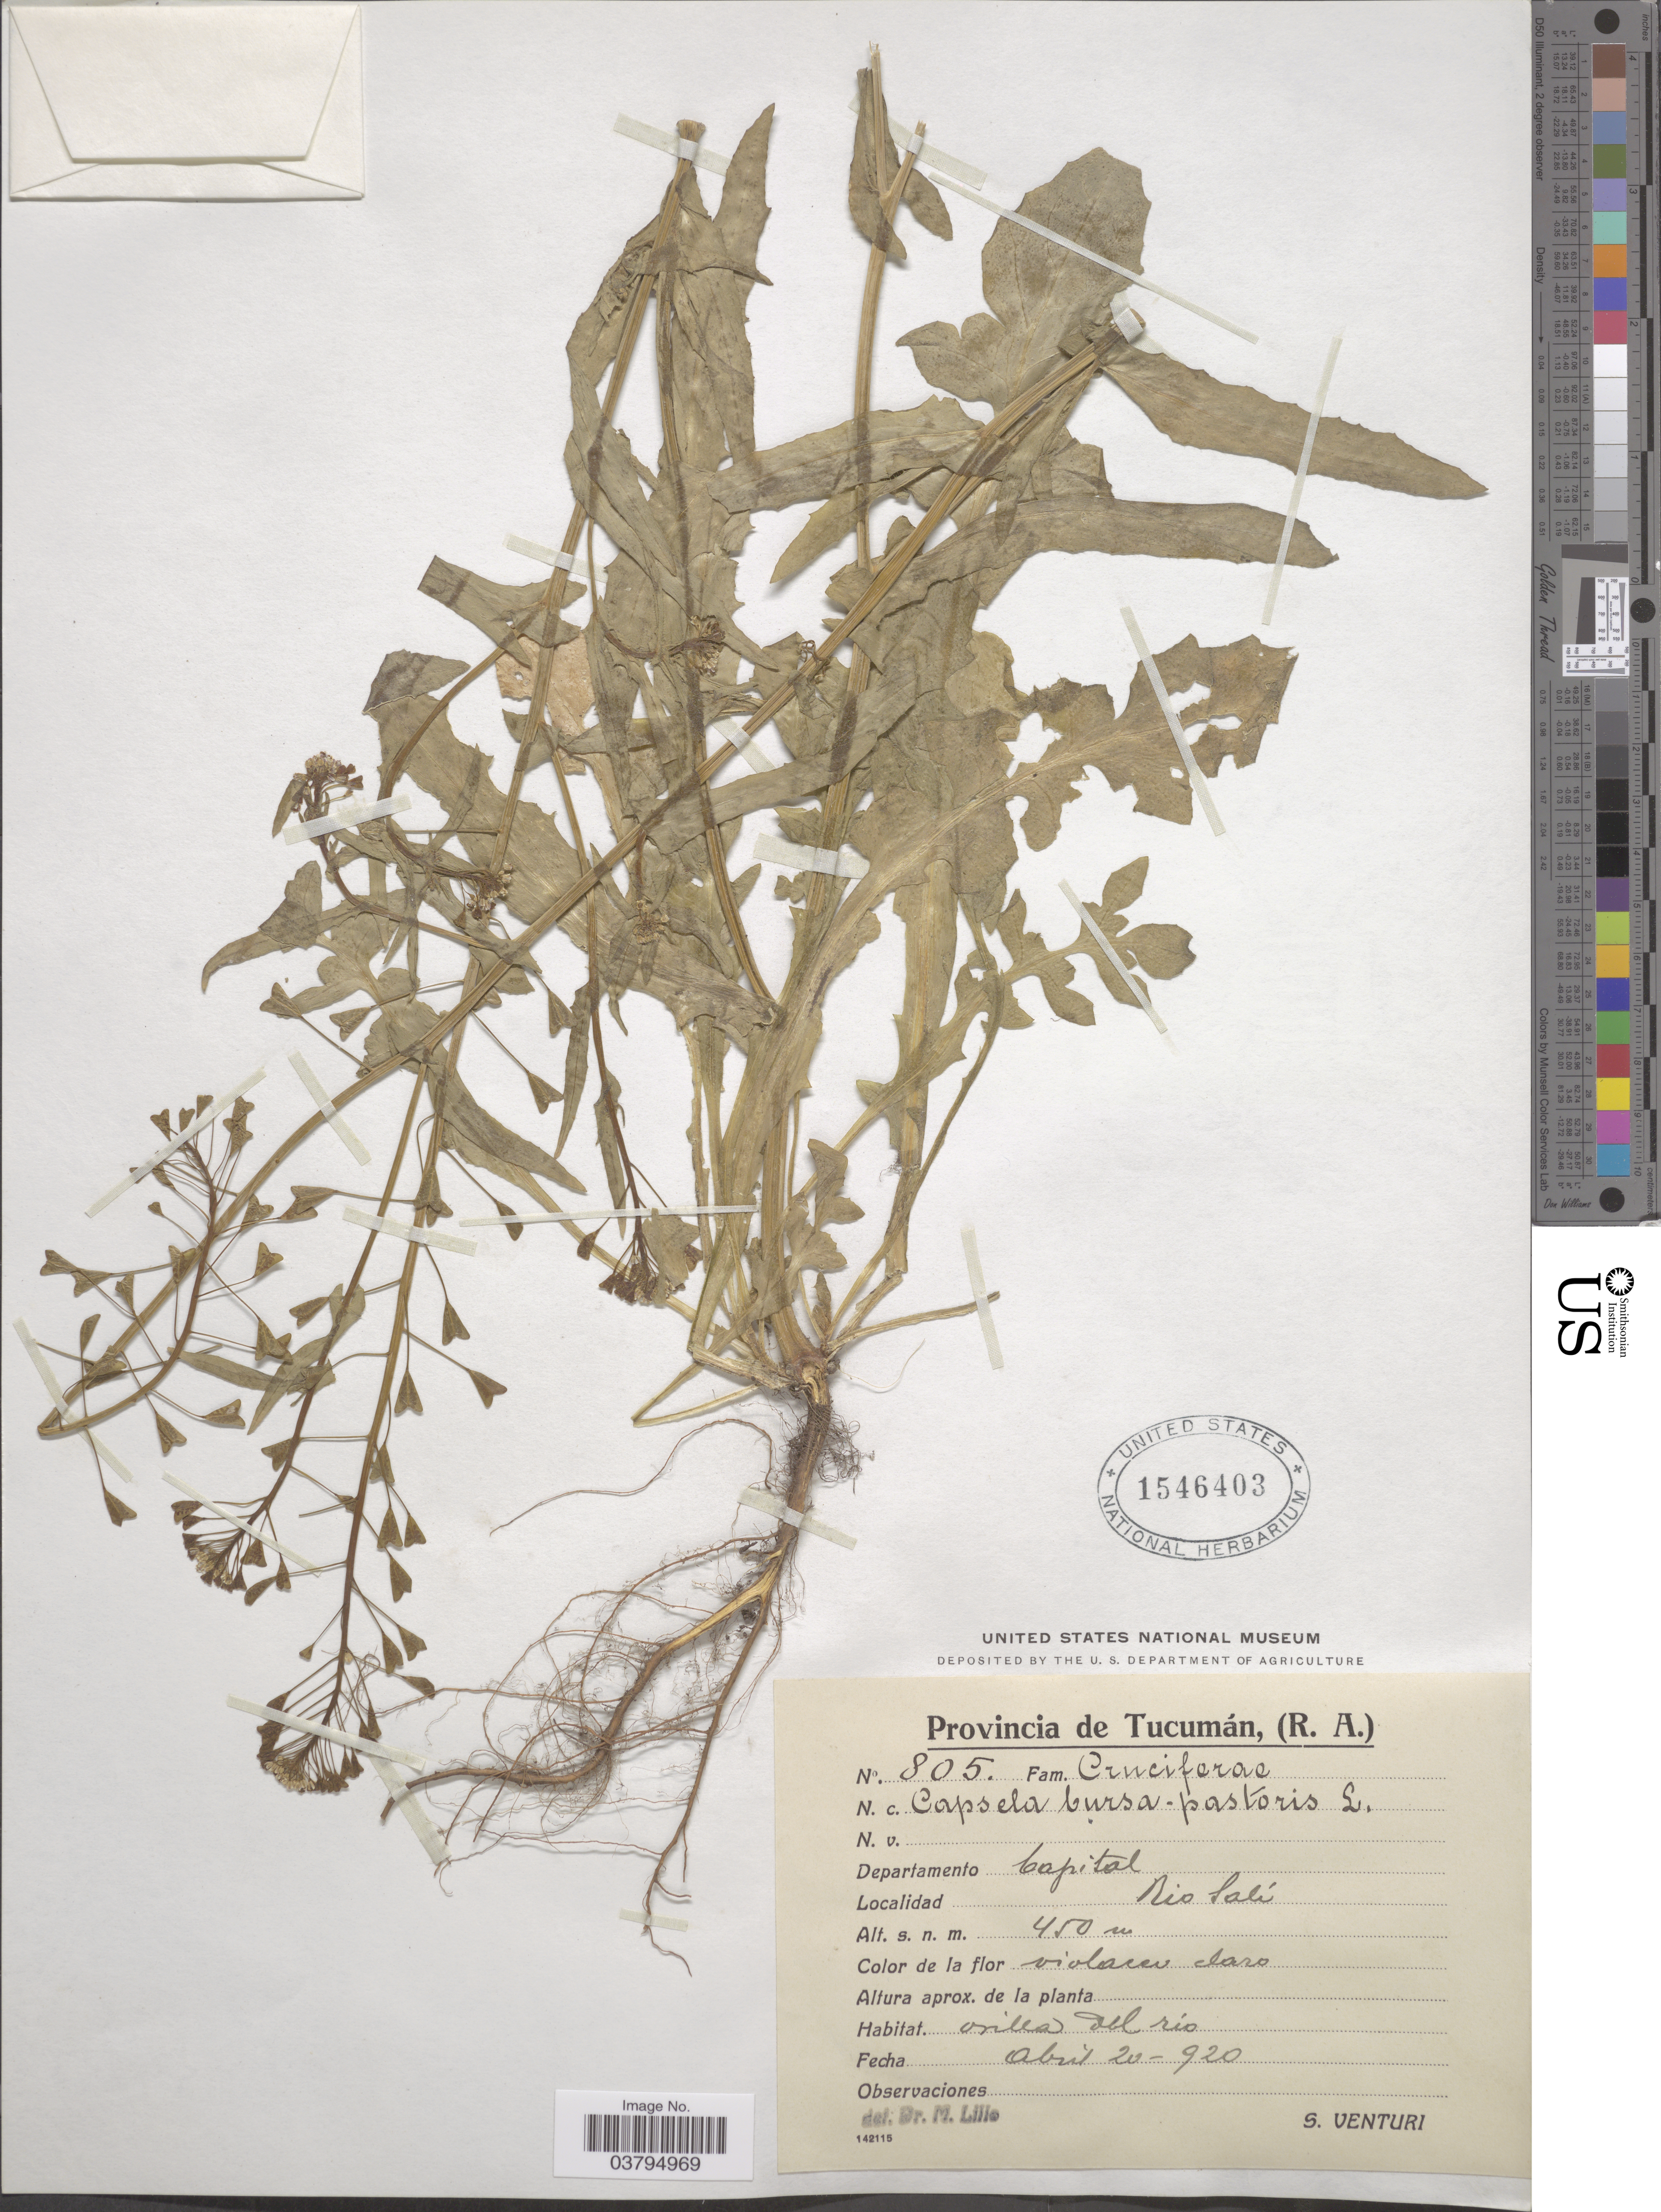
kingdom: Plantae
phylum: Tracheophyta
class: Magnoliopsida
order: Brassicales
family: Brassicaceae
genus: Capsella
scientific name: Capsella bursa-pastoris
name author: (L.) Medik.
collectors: S. Venturi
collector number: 805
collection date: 1920-04-20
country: Argentina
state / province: Tucuman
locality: Departamento Capital. Rio Salí.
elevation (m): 450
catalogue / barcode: US 1546403